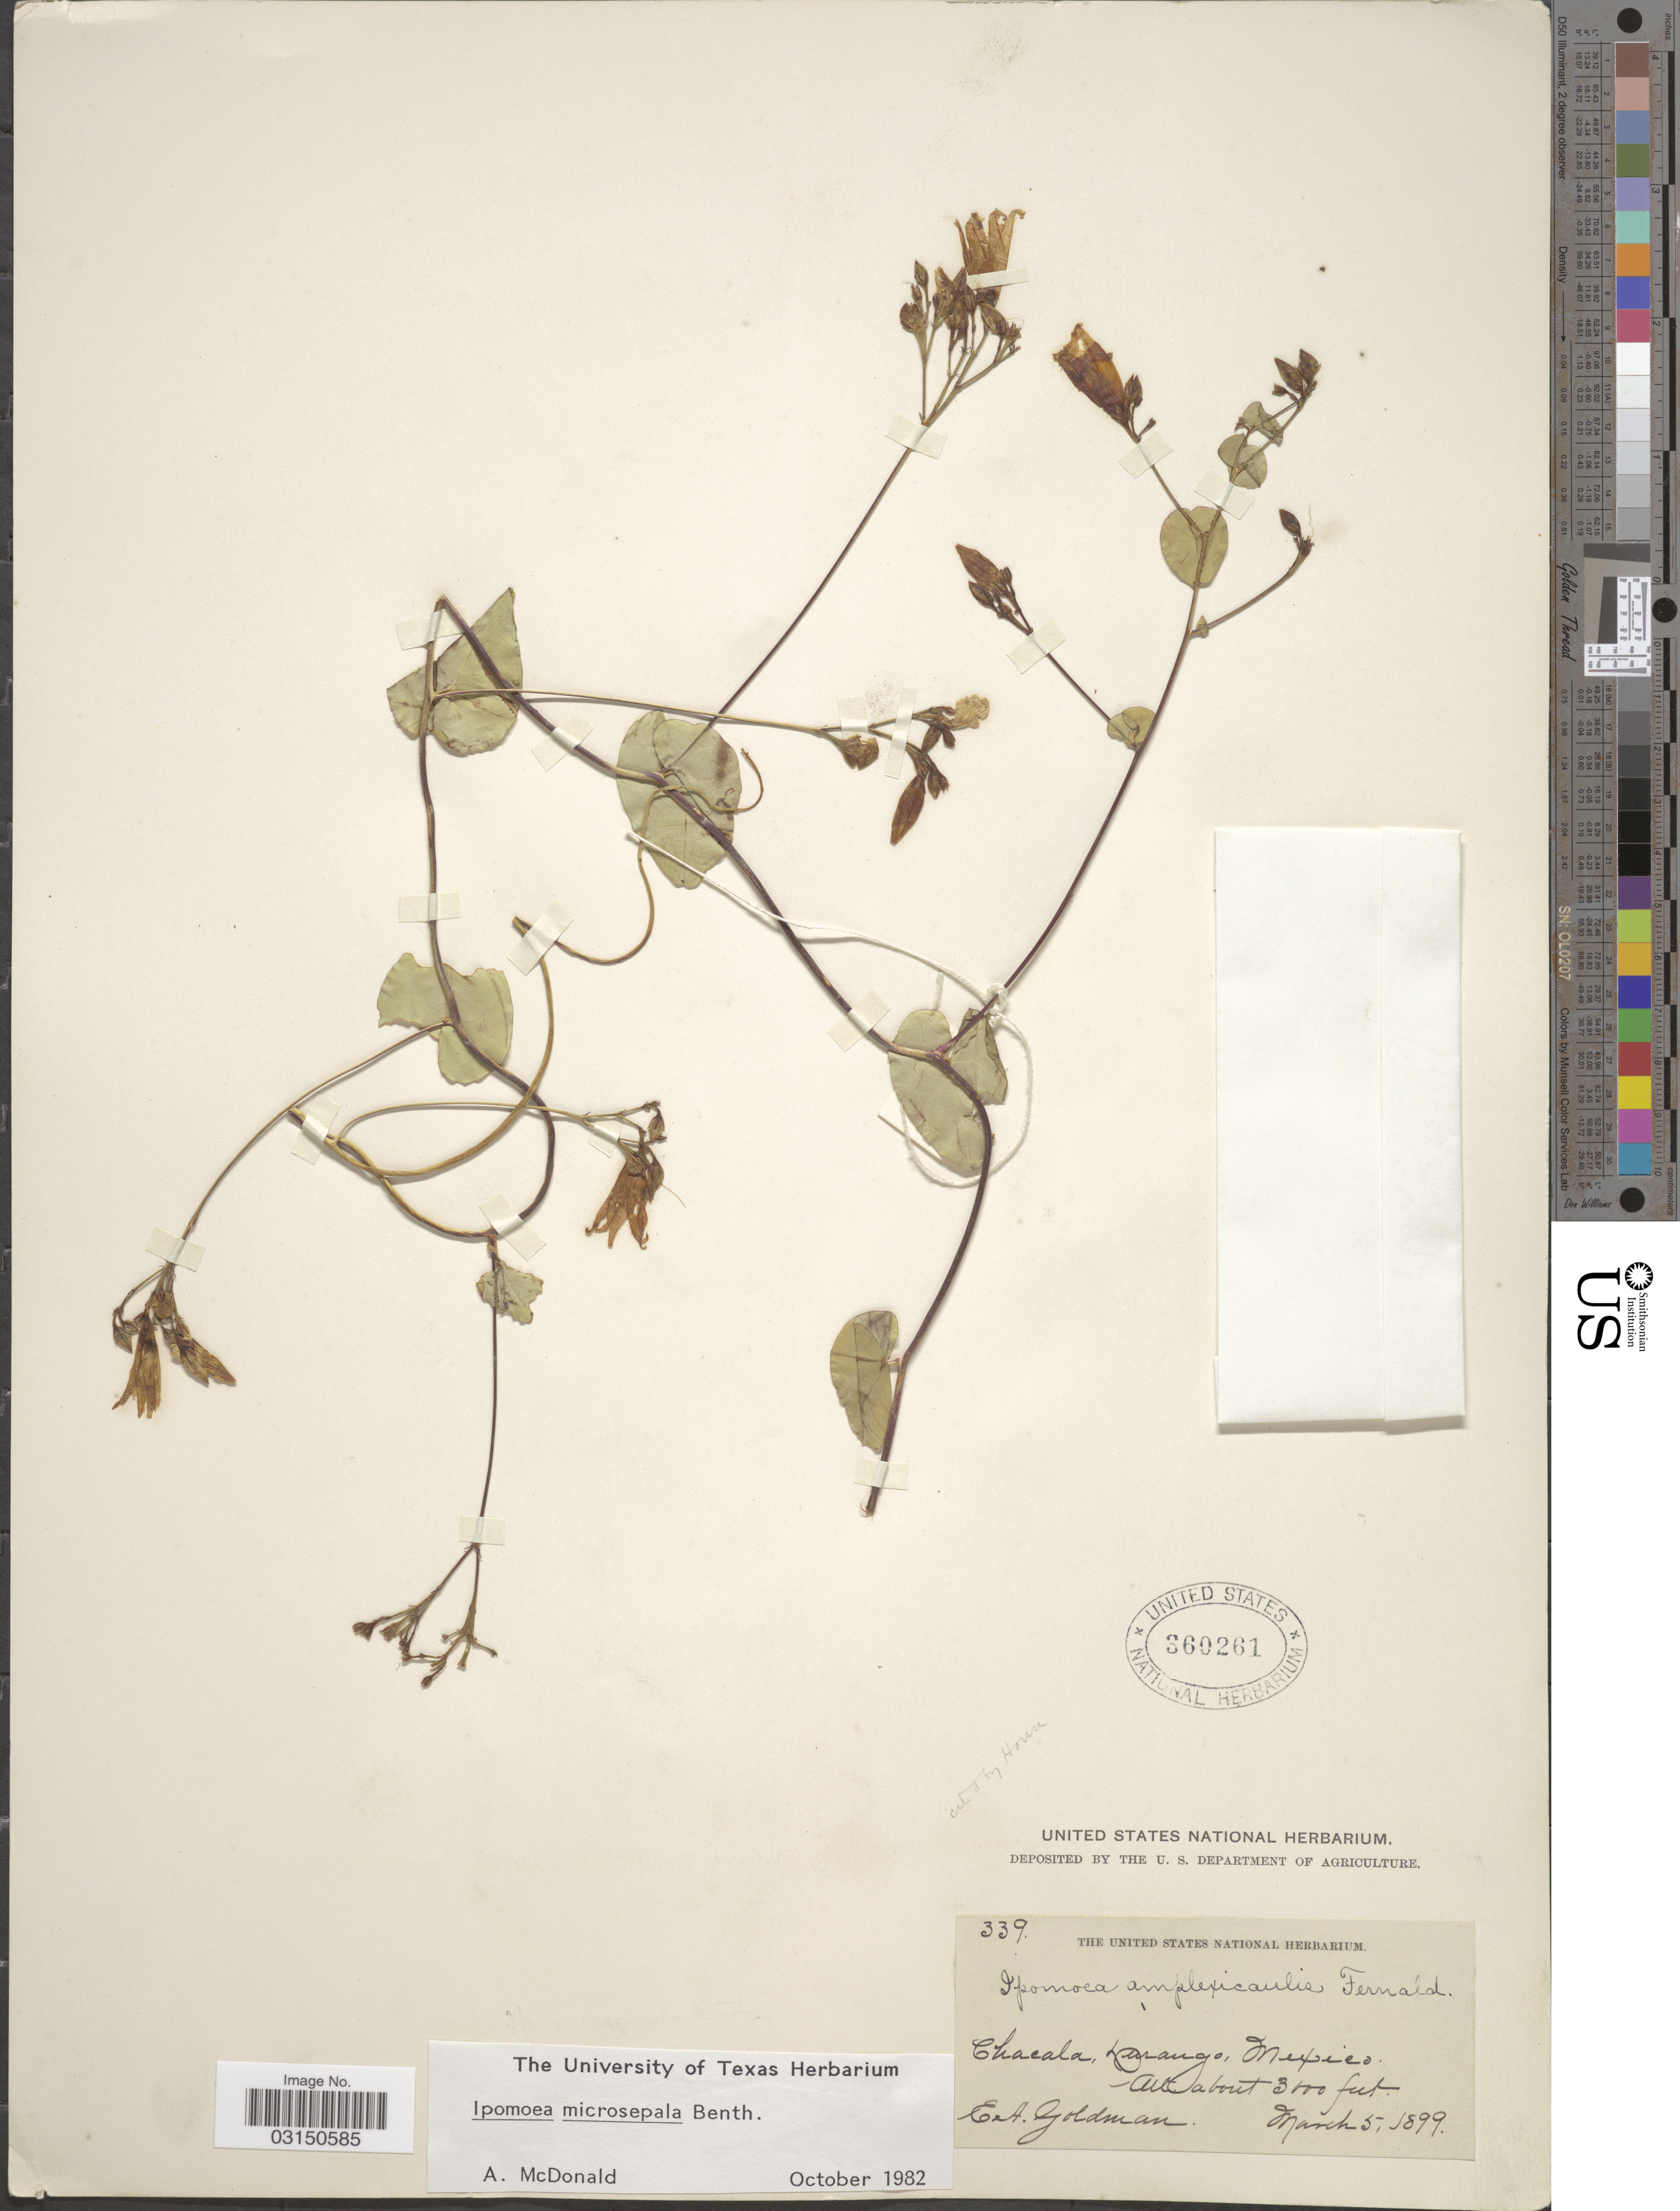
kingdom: Plantae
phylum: Tracheophyta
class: Magnoliopsida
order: Solanales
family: Convolvulaceae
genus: Ipomoea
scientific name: Ipomoea microsepala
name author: Benth.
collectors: -- Goldman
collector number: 339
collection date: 1899-03-05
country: Mexico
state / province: Durango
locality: Chacala.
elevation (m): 914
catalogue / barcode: US 360261